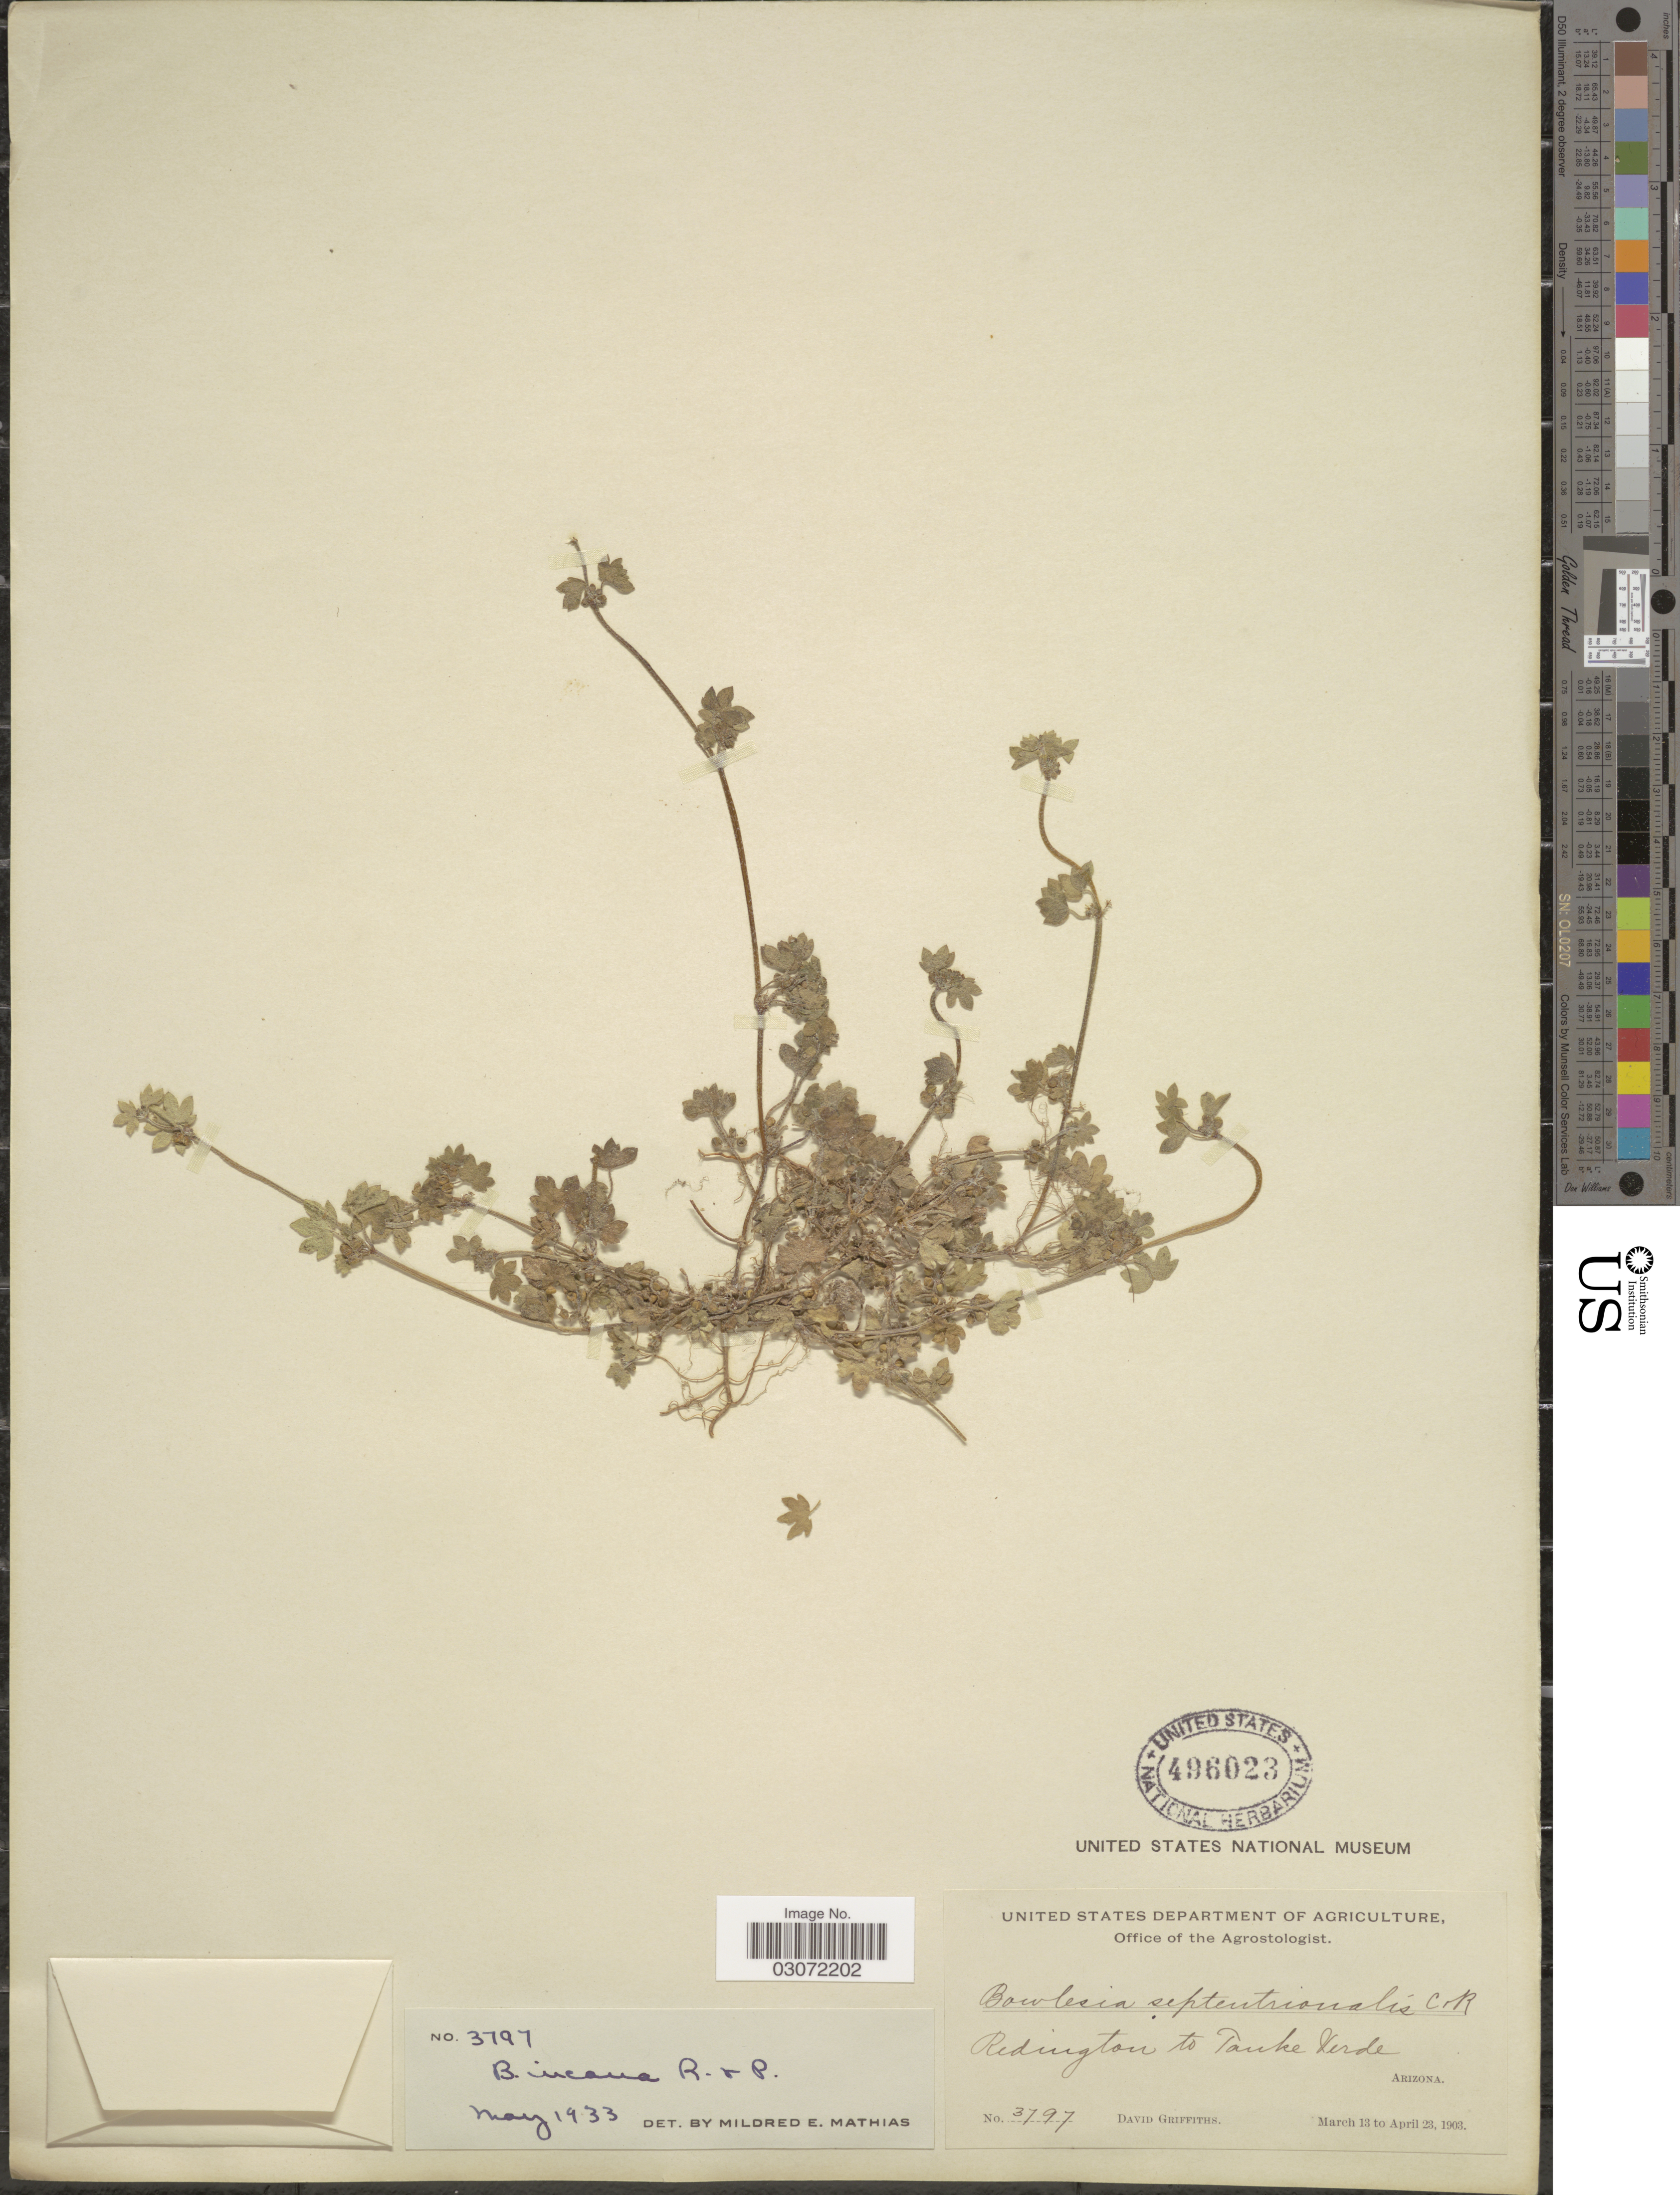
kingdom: Plantae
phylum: Tracheophyta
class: Magnoliopsida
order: Apiales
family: Apiaceae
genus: Bowlesia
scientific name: Bowlesia incana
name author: Ruiz & Pav.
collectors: D. Griffiths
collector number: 3797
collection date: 1903-03-13/1903-04-23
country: United States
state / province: Arizona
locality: Redington to Tanke Verde.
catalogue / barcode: US 496023